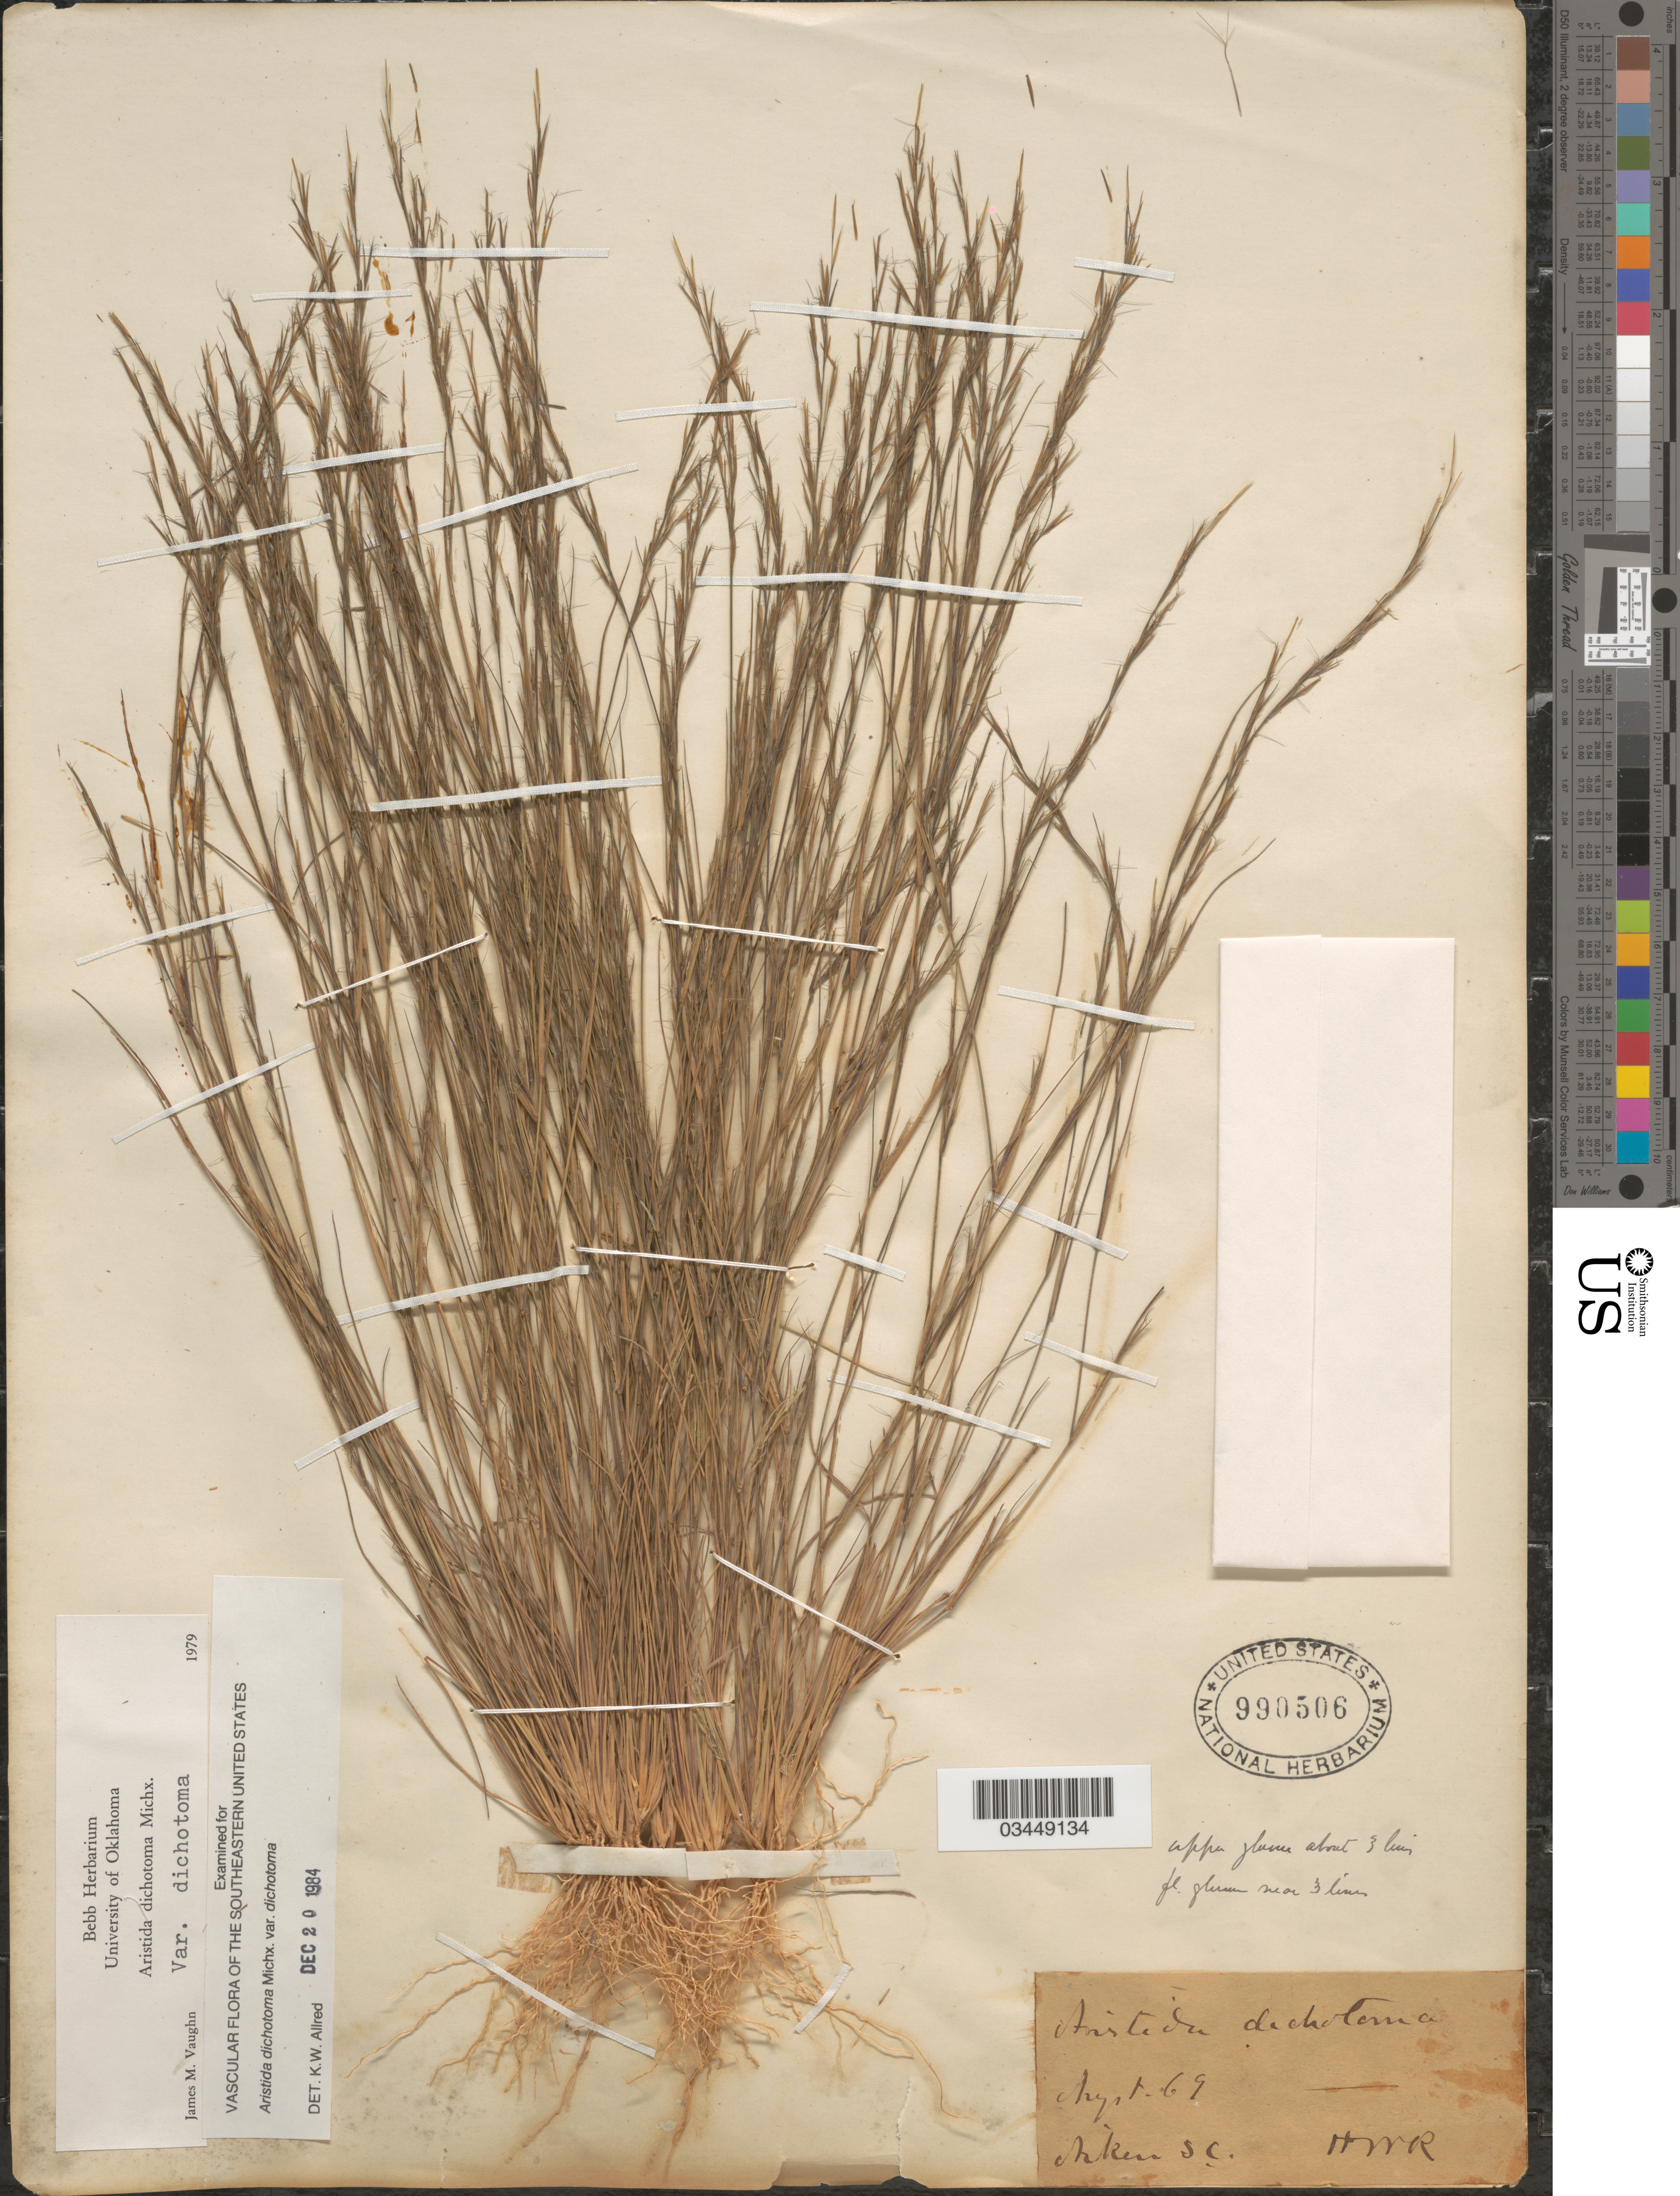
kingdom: Plantae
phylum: Tracheophyta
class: Liliopsida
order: Poales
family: Poaceae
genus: Aristida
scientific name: Aristida dichotoma var. dichotoma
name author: Michx.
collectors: H. W. R.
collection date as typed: Transcribed d/m/y: /8/69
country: United States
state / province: South Carolina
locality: Aiken.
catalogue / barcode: US 990506